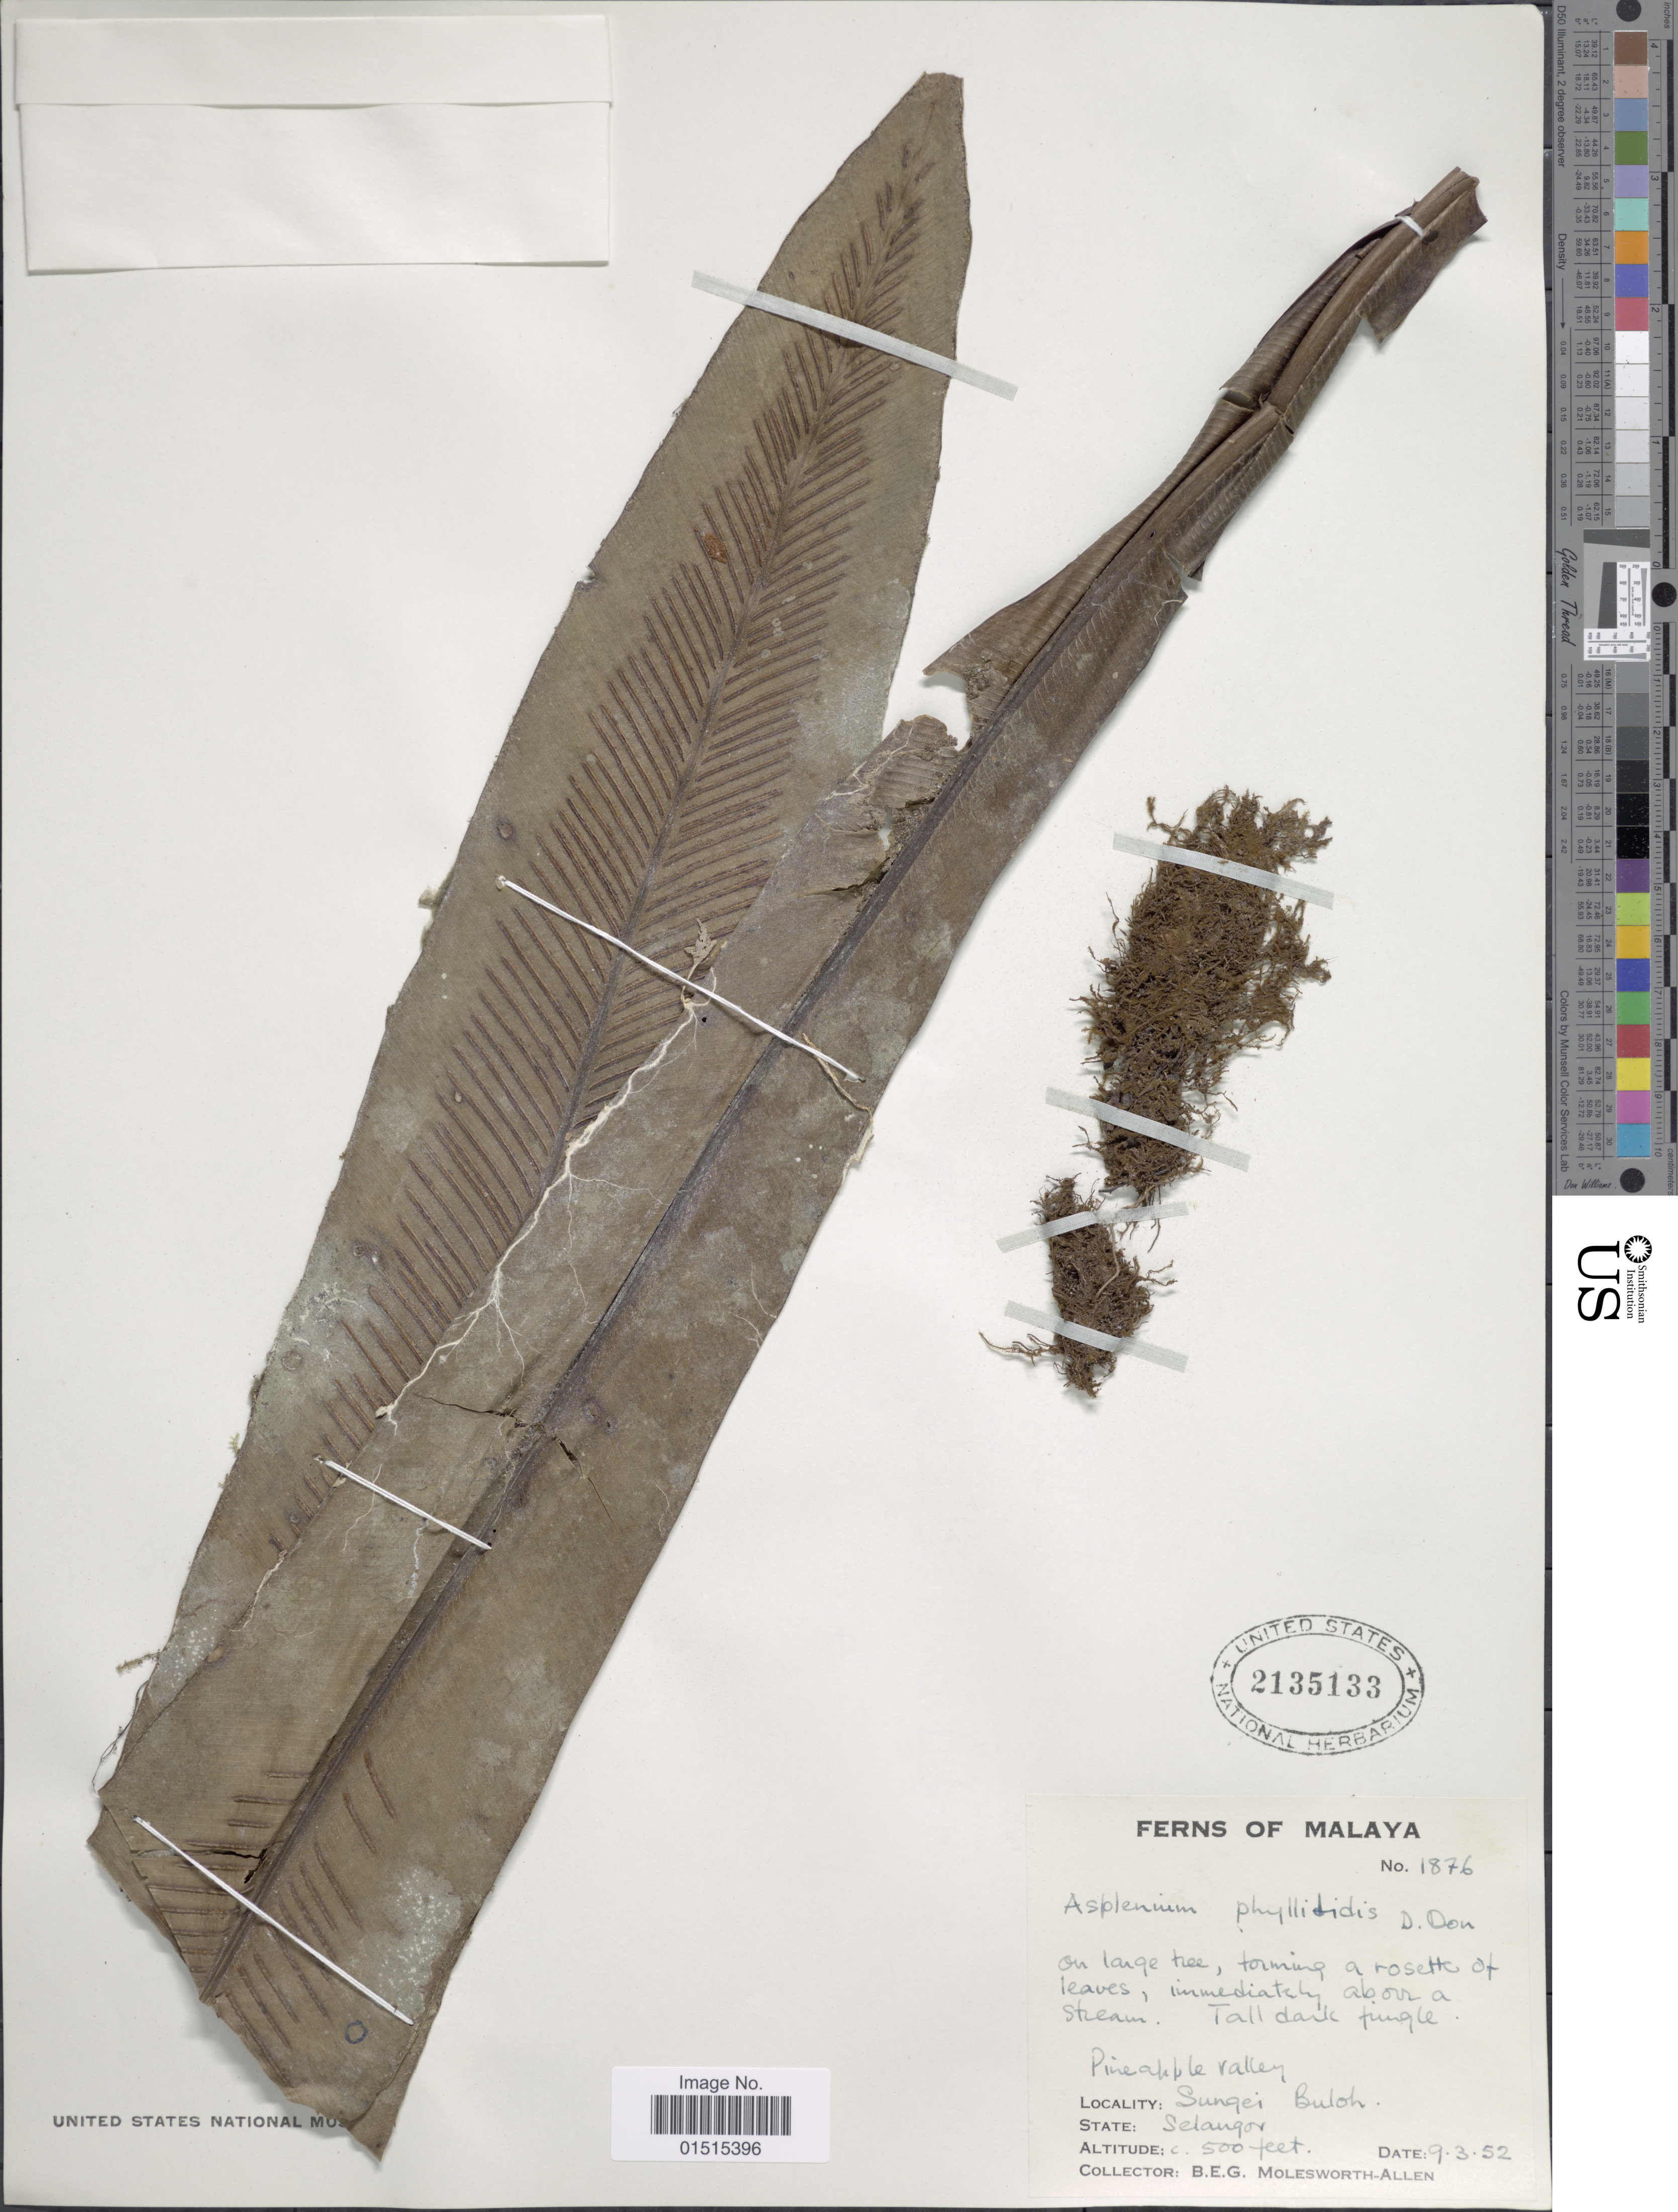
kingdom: Plantae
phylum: Tracheophyta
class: Polypodiopsida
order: Polypodiales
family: Aspleniaceae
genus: Asplenium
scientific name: Asplenium phyllitidis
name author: D. Don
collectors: B. E. G. Molesworth-Allen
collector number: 1876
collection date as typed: Transcribed d/m/y: 9/3/52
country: Malaysia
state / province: Selangor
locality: Pineapple Valley, Sungei Buloh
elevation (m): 152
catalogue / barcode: US 2135133